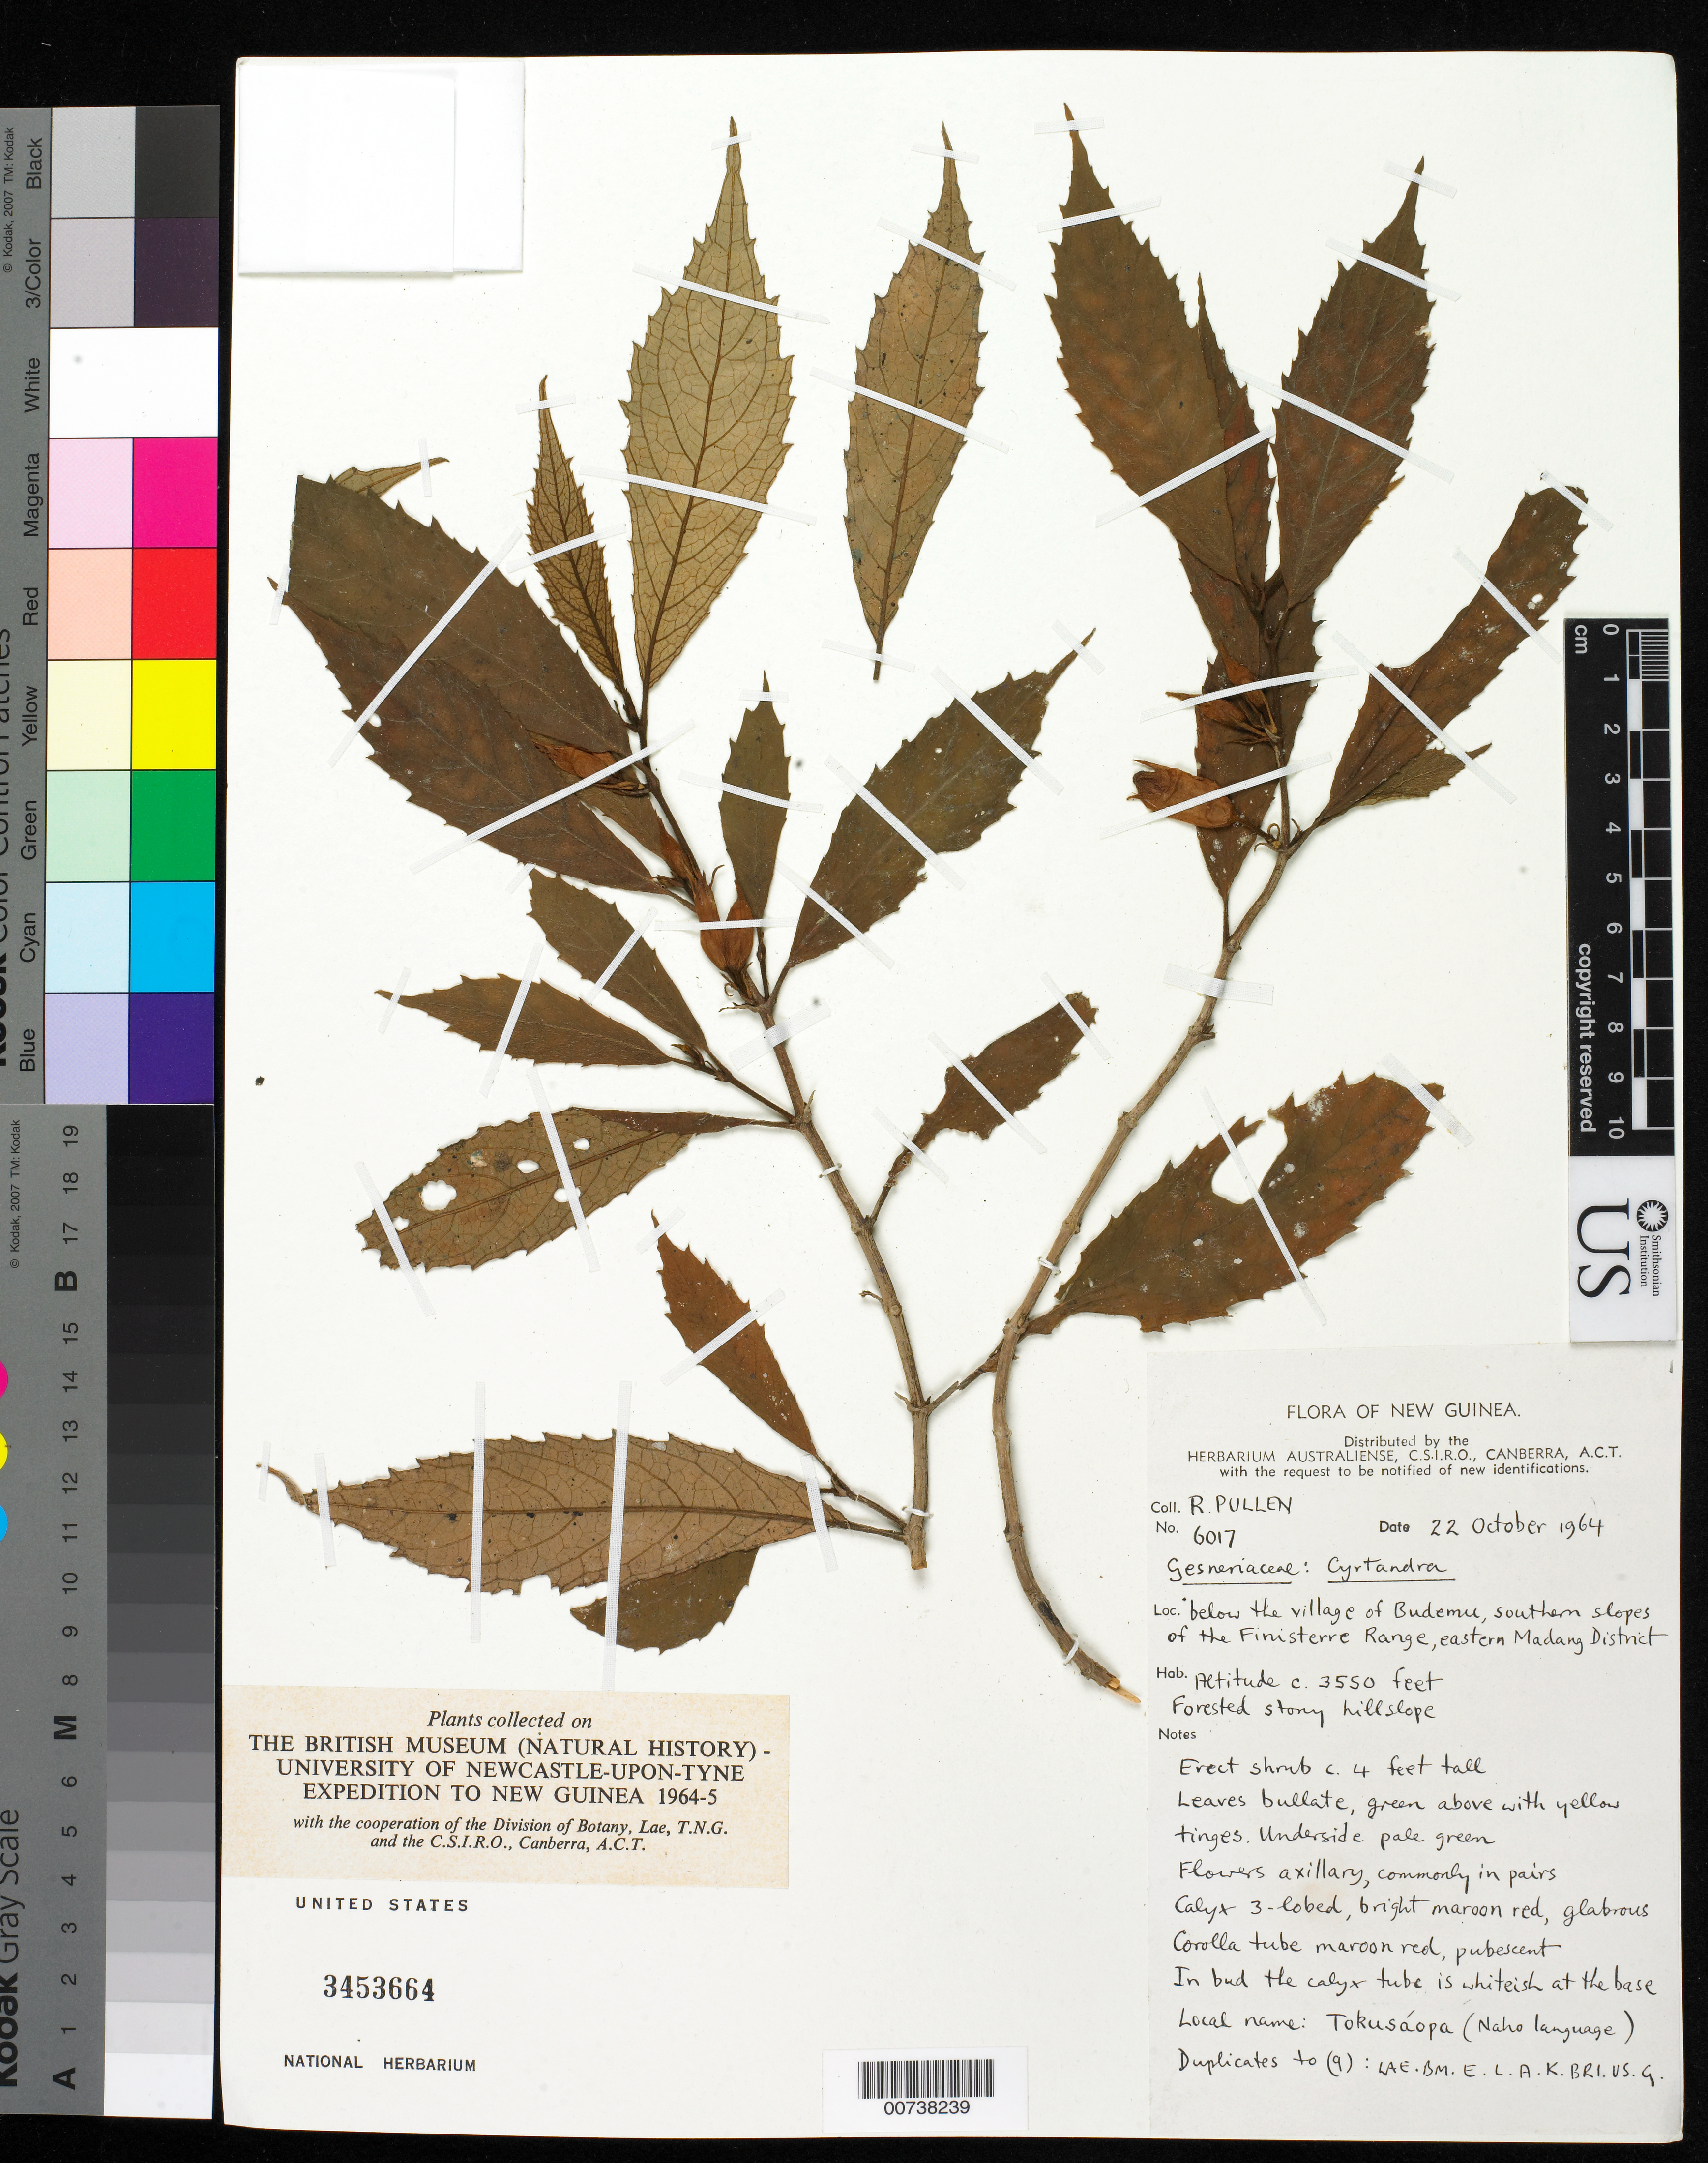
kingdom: Plantae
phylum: Tracheophyta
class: Magnoliopsida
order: Lamiales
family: Gesneriaceae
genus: Cyrtandra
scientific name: Cyrtandra sp.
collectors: R. Pullen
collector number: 6017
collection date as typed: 22 Oct 1964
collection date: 1964-10-22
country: Papua New Guinea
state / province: Madang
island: New Guinea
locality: Below the village of Budemu, southern slopes of the Finisterre Range, eastern Madang District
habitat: Forested stony hillside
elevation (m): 1082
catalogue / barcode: US 3453664